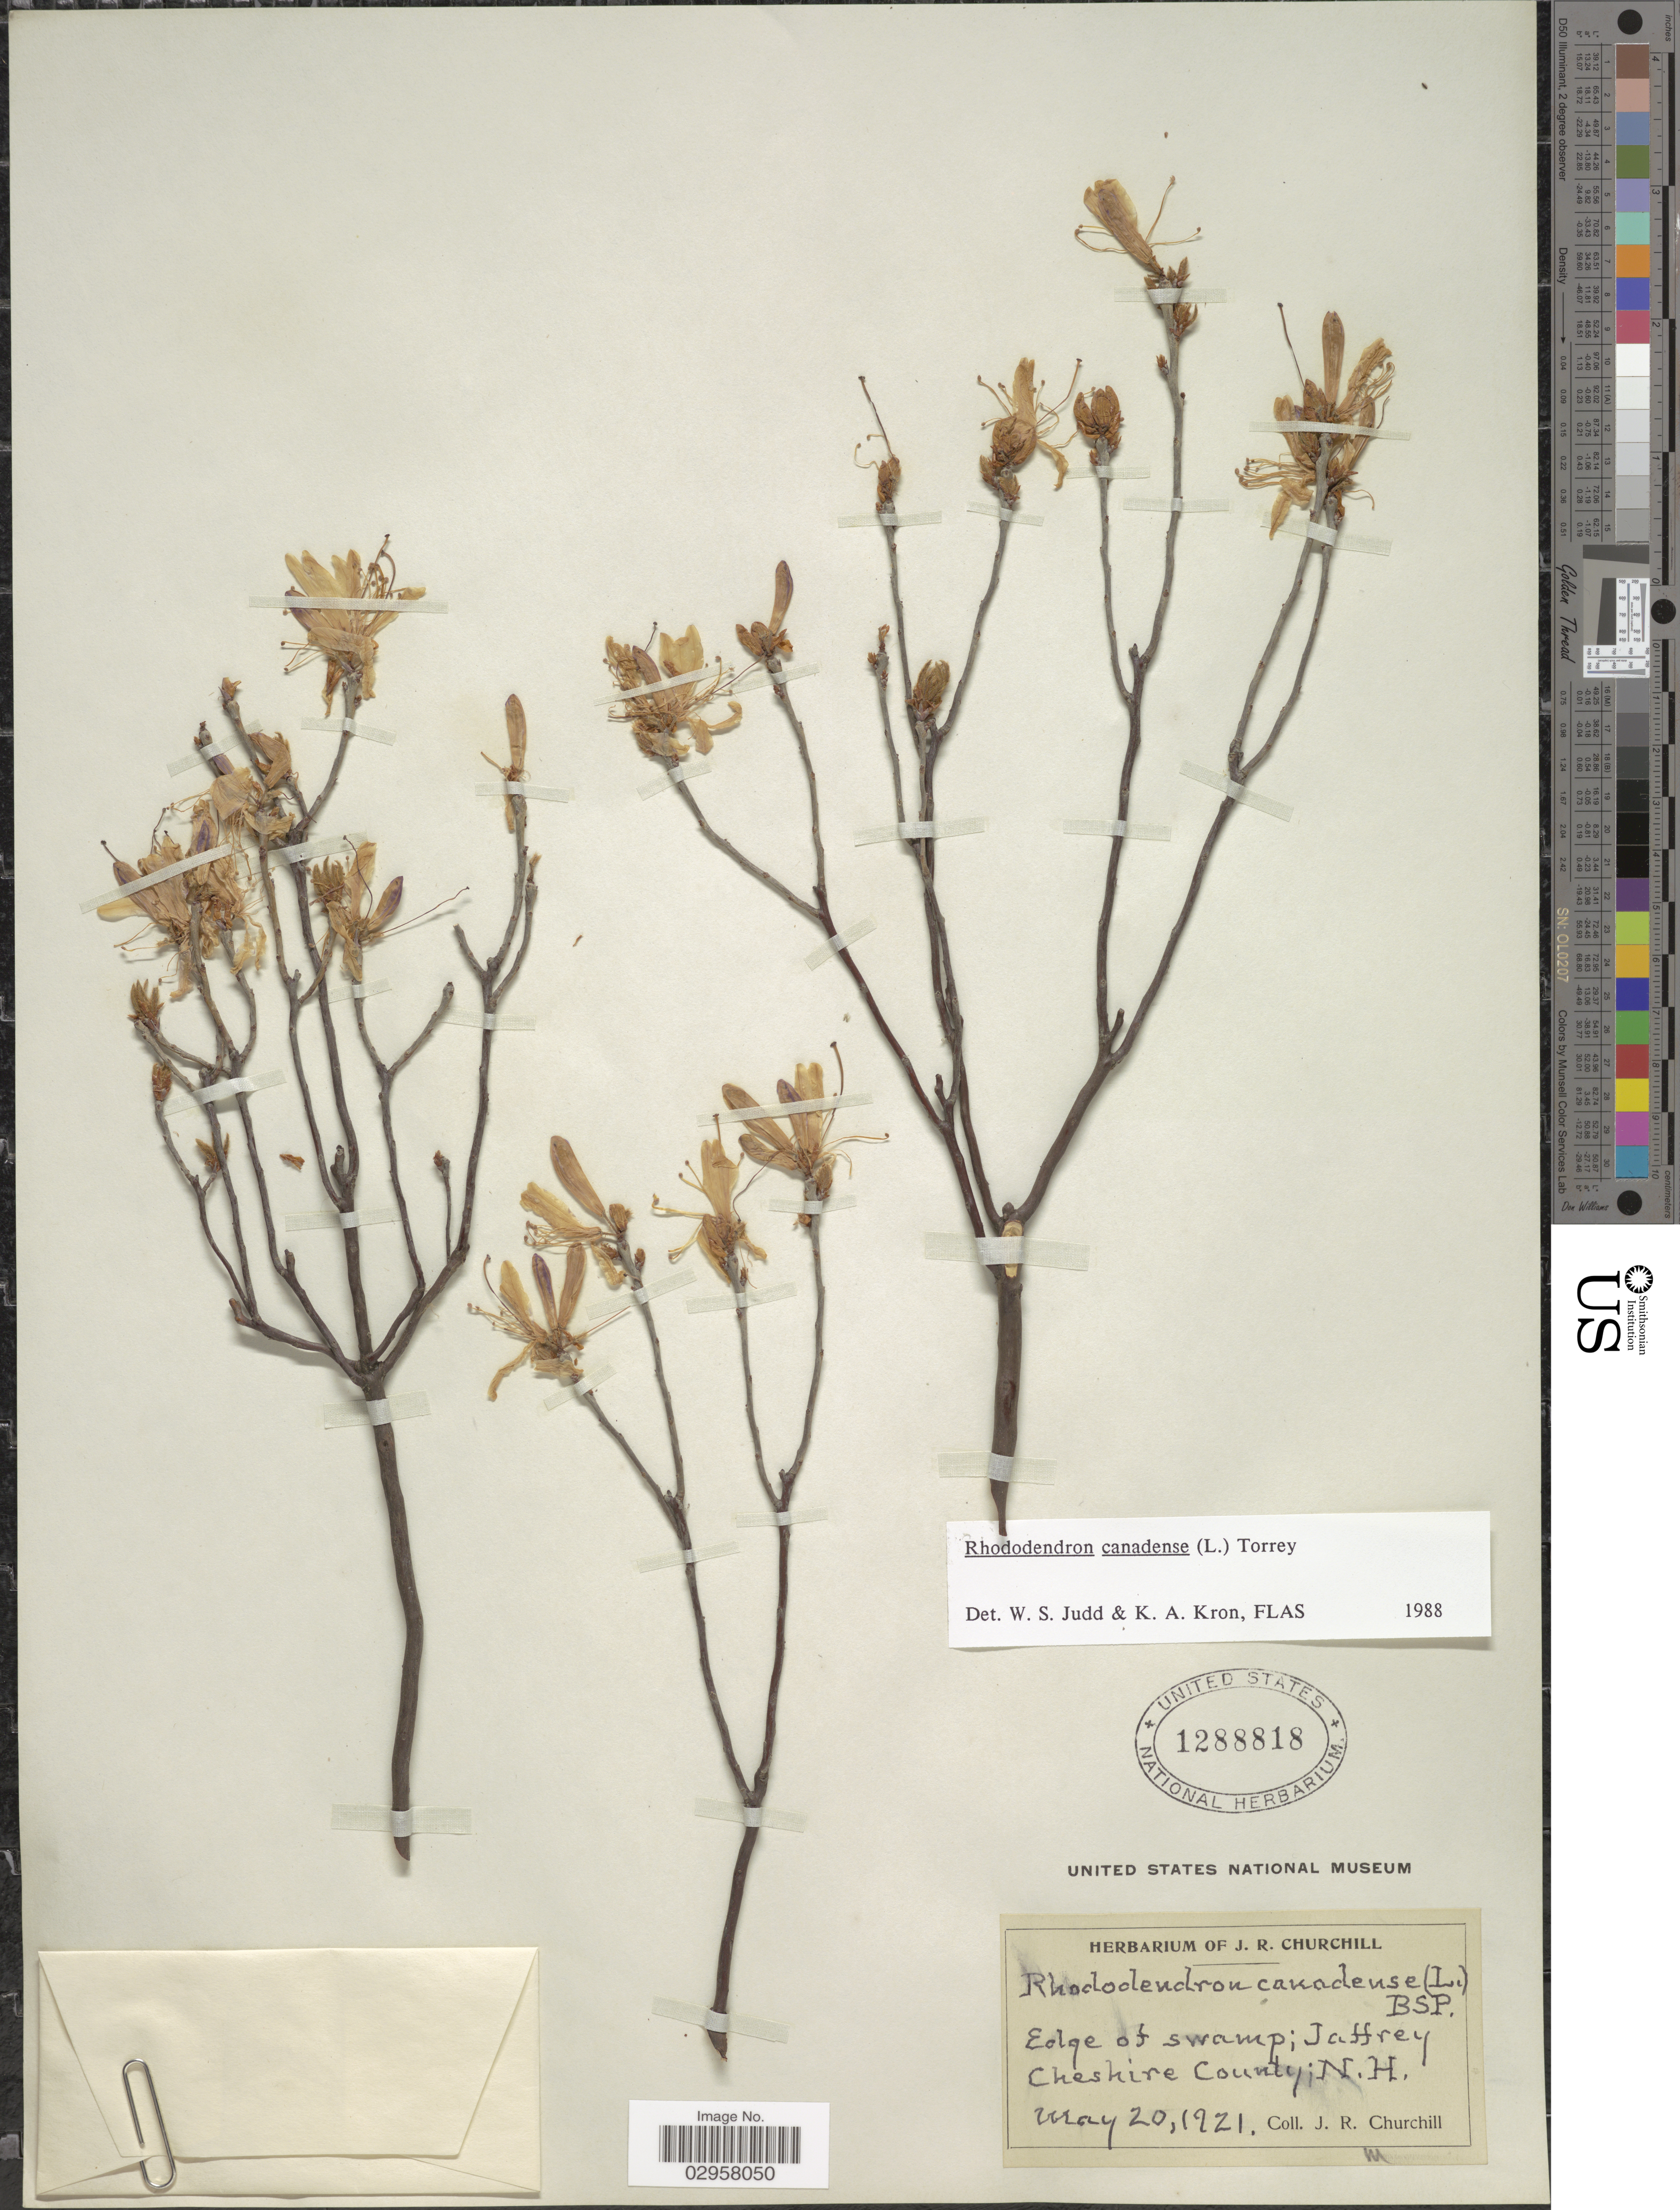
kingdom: Plantae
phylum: Tracheophyta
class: Magnoliopsida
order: Ericales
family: Ericaceae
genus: Rhododendron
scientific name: Rhododendron canadense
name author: (L.) Torr.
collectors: J. Churchill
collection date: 1921-05-20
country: United States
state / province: New Hampshire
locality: Edge of swamp; Jaffrey Cheshire County.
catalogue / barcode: US 1288818